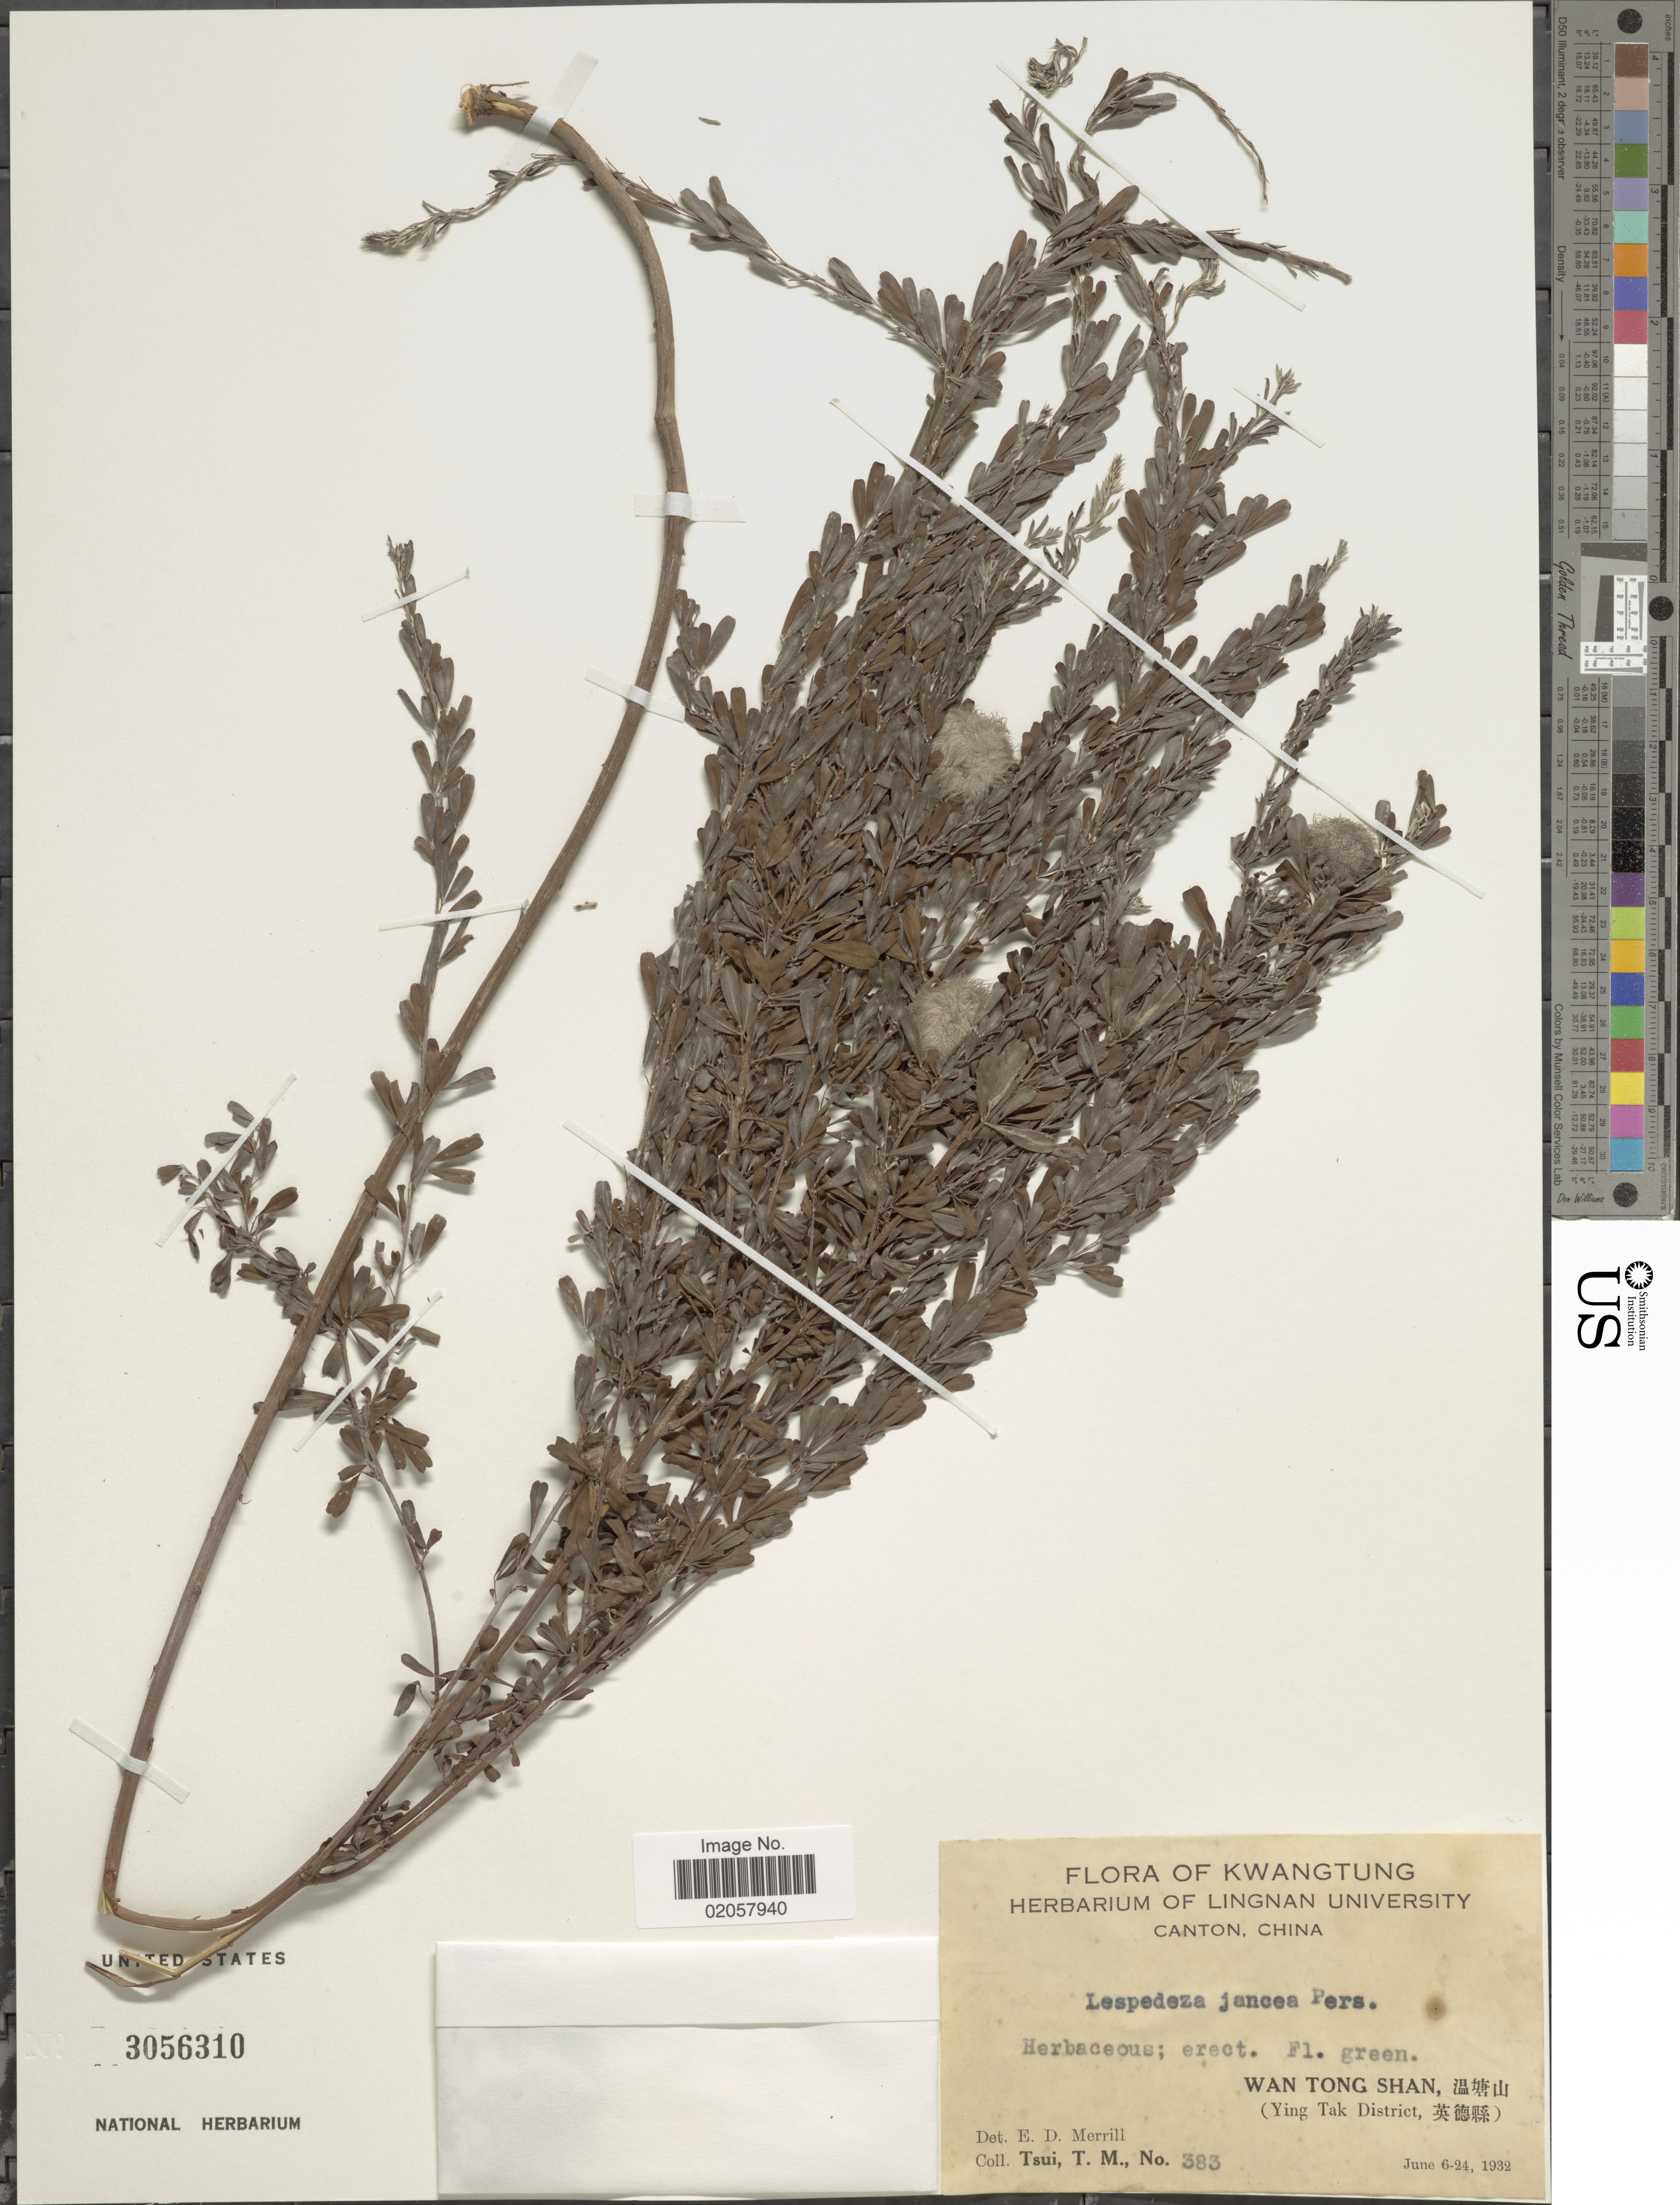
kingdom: Plantae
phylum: Tracheophyta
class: Magnoliopsida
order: Fabales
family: Fabaceae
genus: Lespedeza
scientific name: Lespedeza cuneata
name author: (Dum. Cours.) G. Don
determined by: Strong, Mark T., (BOT), Smithsonian Institution - National Museum of Natural History (UNITED STATES)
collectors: T. Tsui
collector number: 383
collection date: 1932-06-06/1932-06-24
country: China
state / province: Guangdong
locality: Kwangtung, Wang Tong Shan (Ying Tak District)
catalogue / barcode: US 3056310